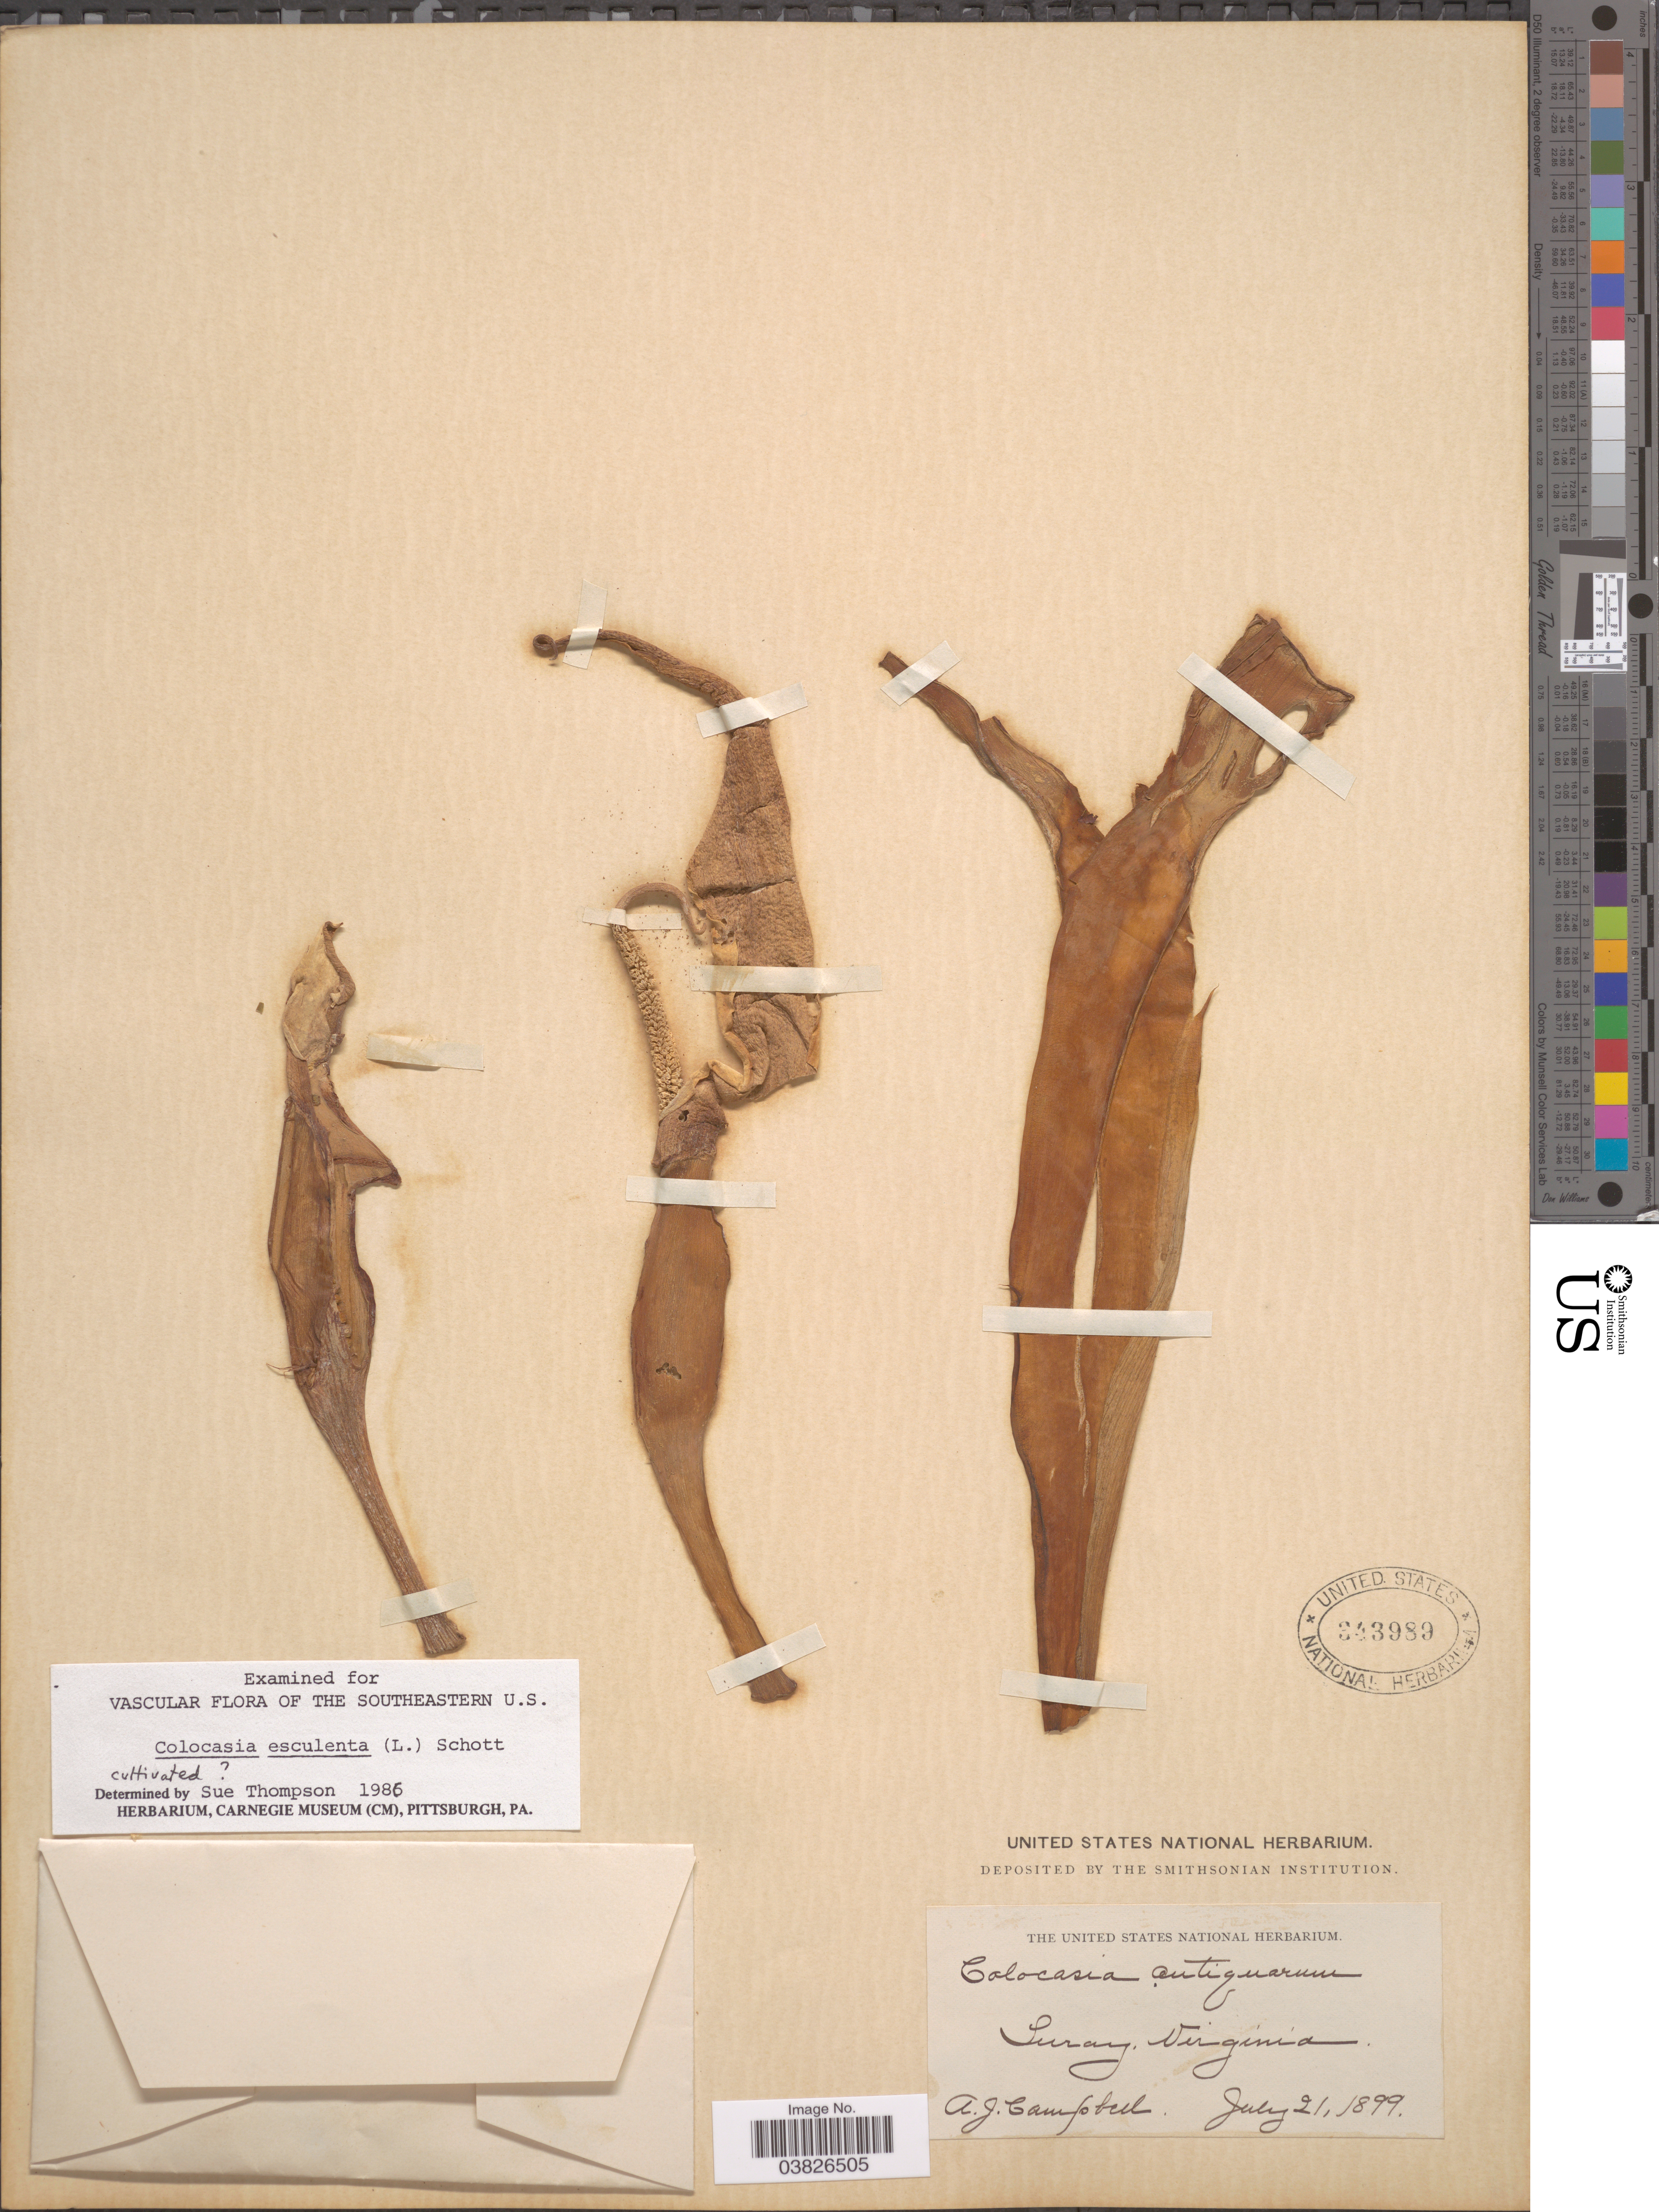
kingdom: Plantae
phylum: Tracheophyta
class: Liliopsida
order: Alismatales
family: Araceae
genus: Colocasia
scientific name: Colocasia esculenta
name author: (L.) Schott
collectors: A. Campbell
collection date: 1899-07-21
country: United States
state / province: Virginia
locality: Luray.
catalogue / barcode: US 343989